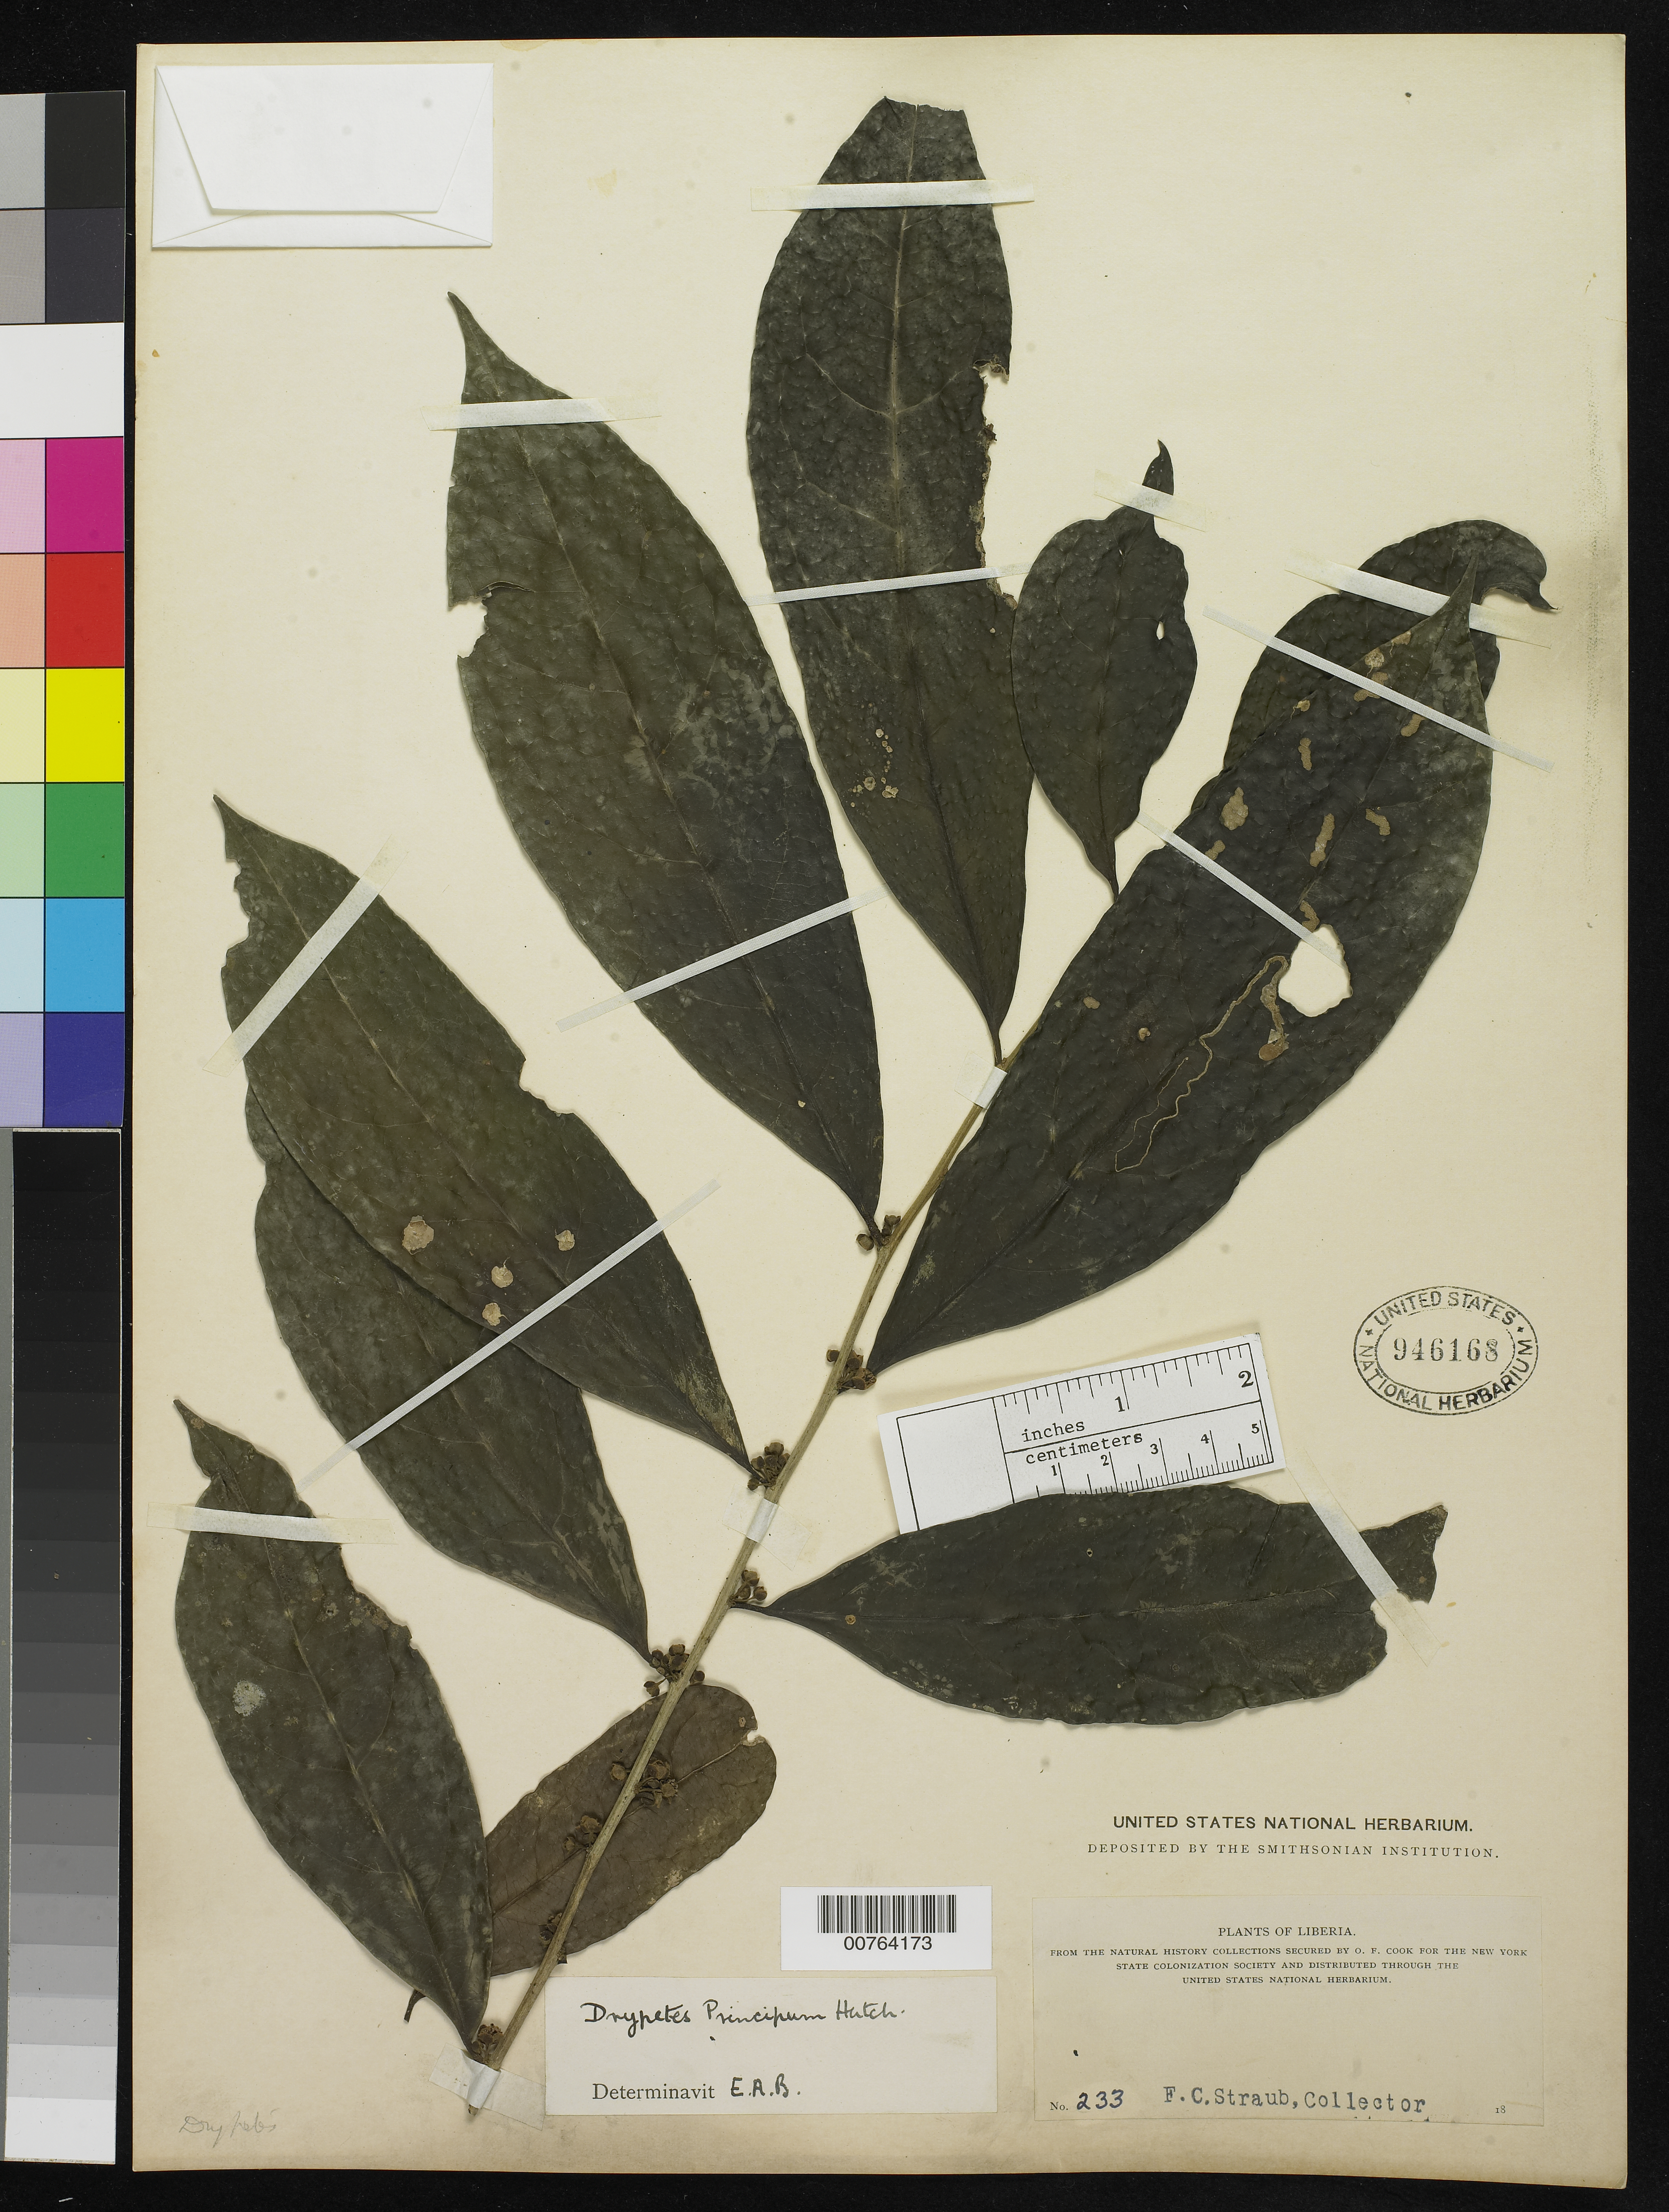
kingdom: Plantae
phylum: Tracheophyta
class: Magnoliopsida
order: Malpighiales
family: Putranjivaceae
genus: Drypetes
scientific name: Drypetes principum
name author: (Müll. Arg.) Hutch.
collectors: F. Straub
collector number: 233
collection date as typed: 18--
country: Liberia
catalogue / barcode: US 946168